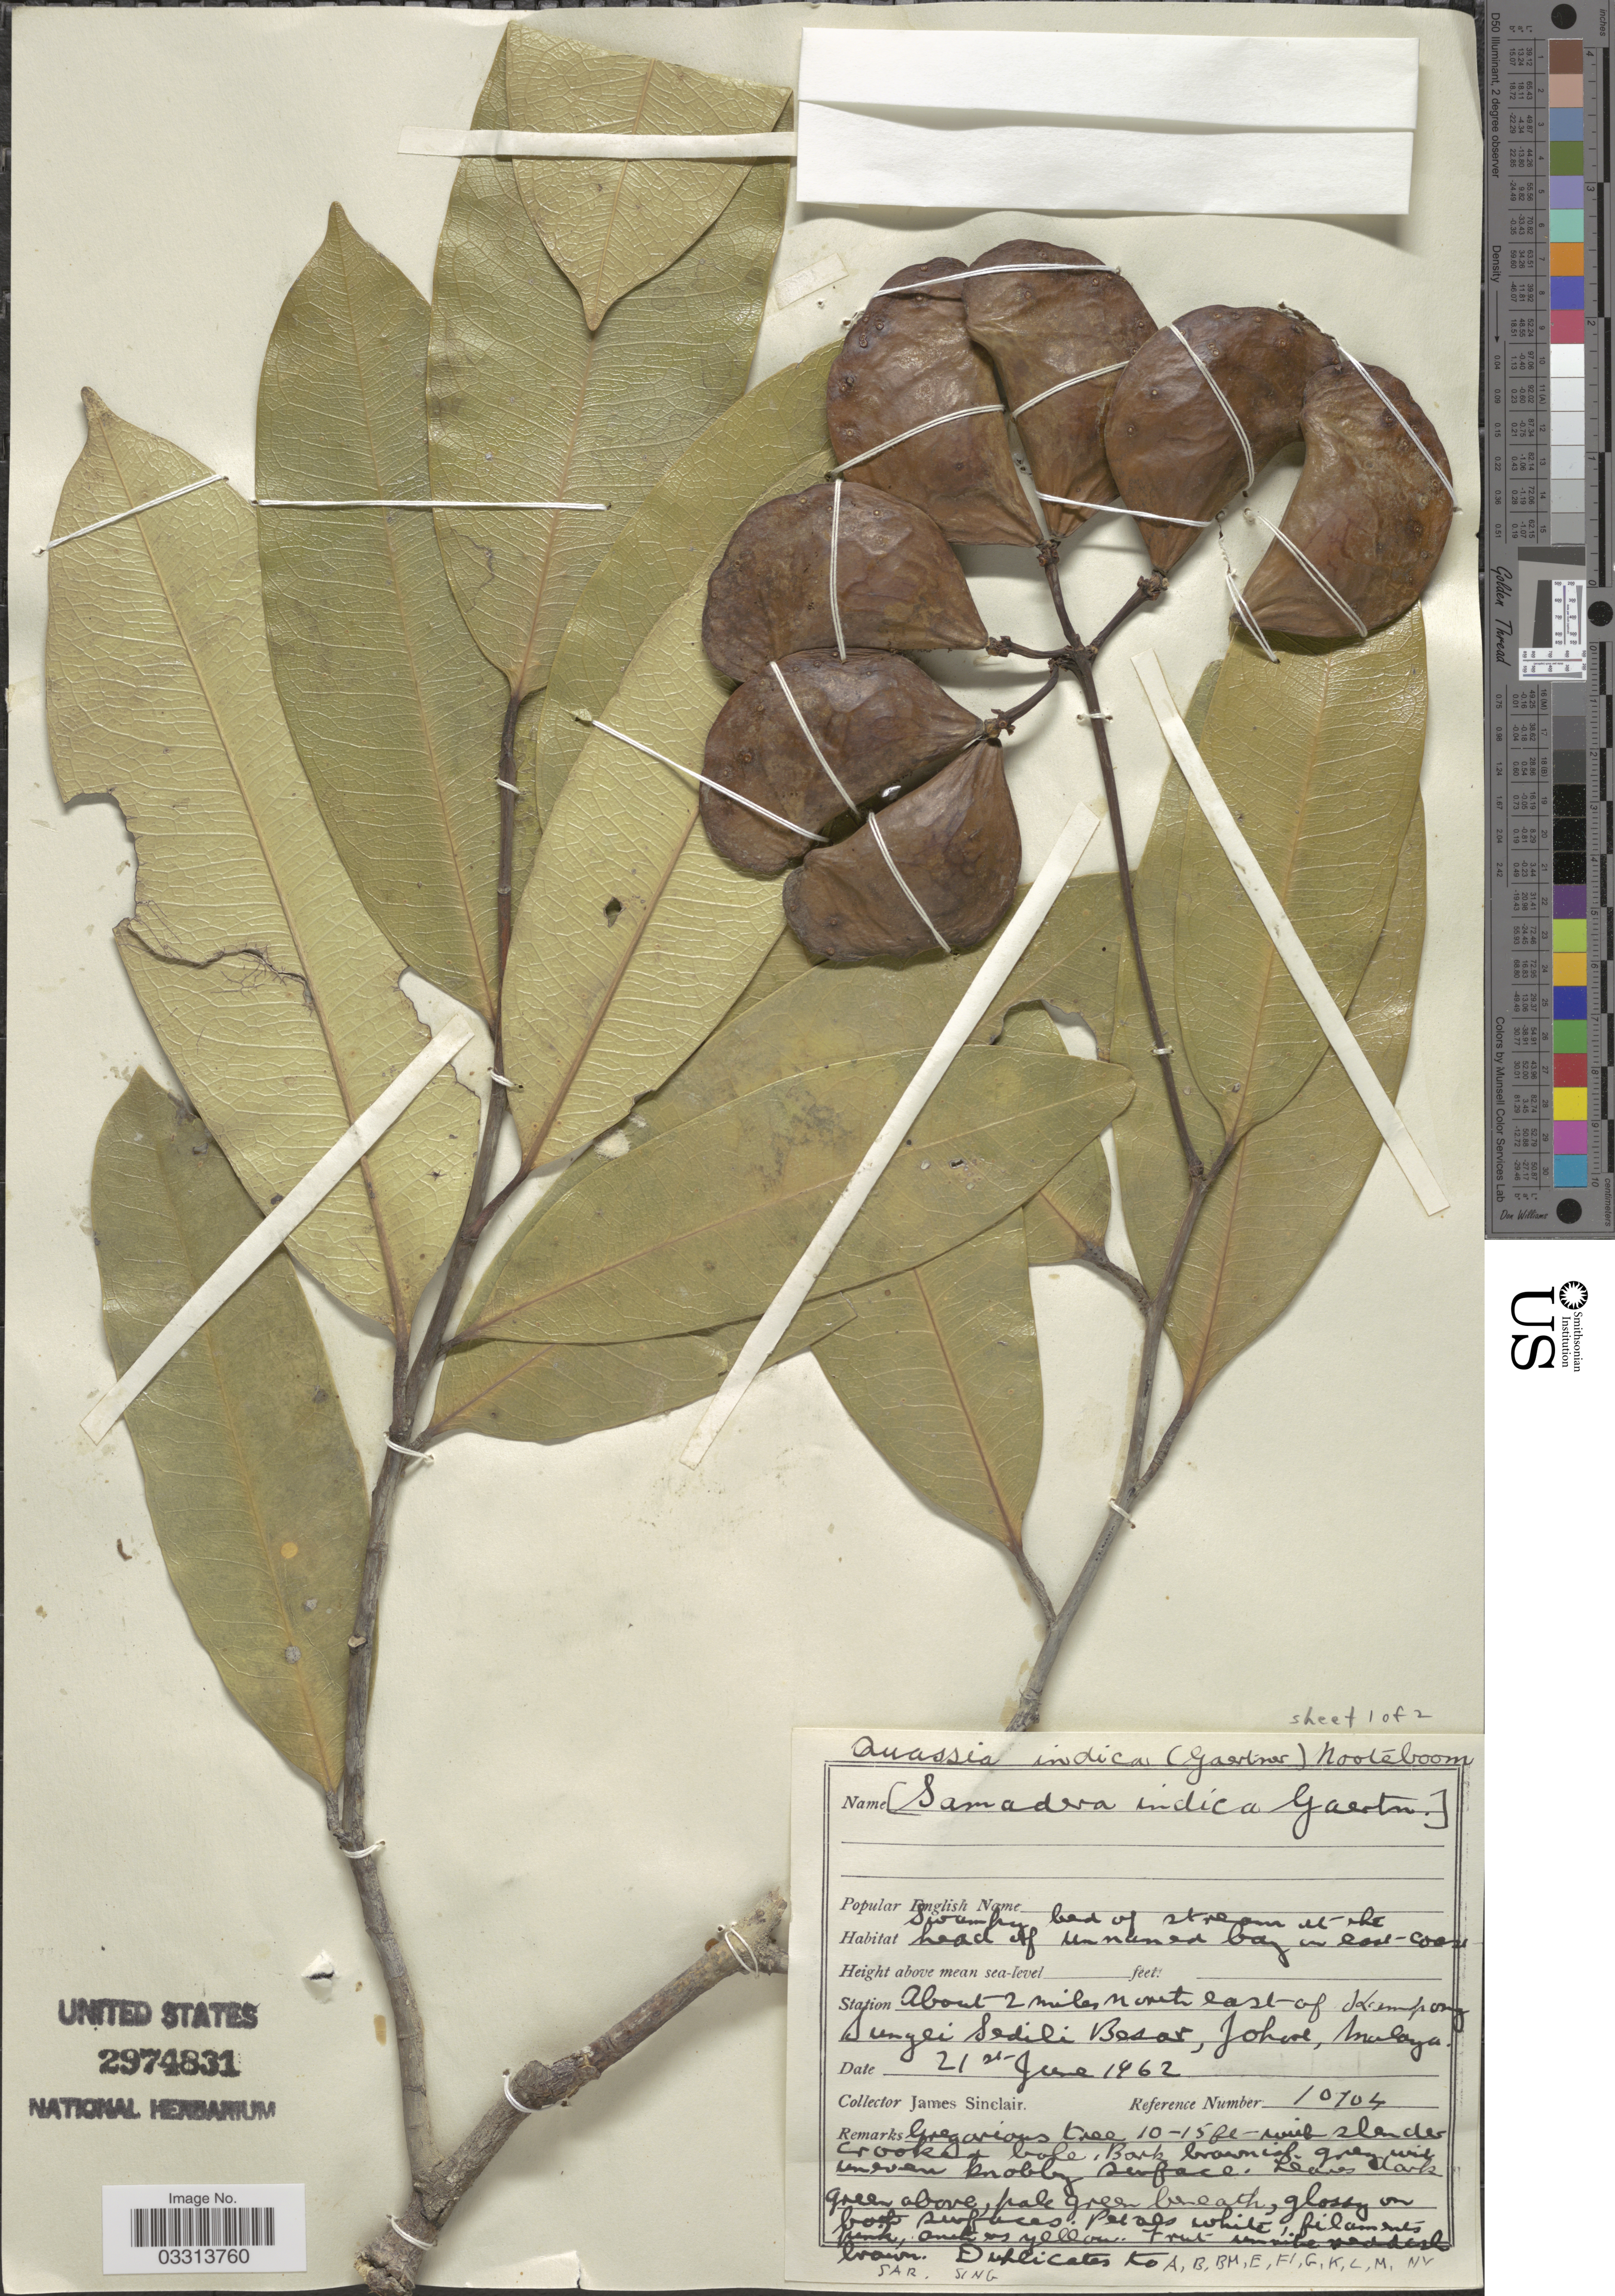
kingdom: Plantae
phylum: Tracheophyta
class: Magnoliopsida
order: Sapindales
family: Simaroubaceae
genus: Samadera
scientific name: Samadera indica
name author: Gaertn.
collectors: J. Sinclair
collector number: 10704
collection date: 1962-06-21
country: Malaysia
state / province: Johor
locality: Station About 2 miles north east of Kampong Sungei Sedili Besar, Johore, Malaya.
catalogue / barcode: US 2974831